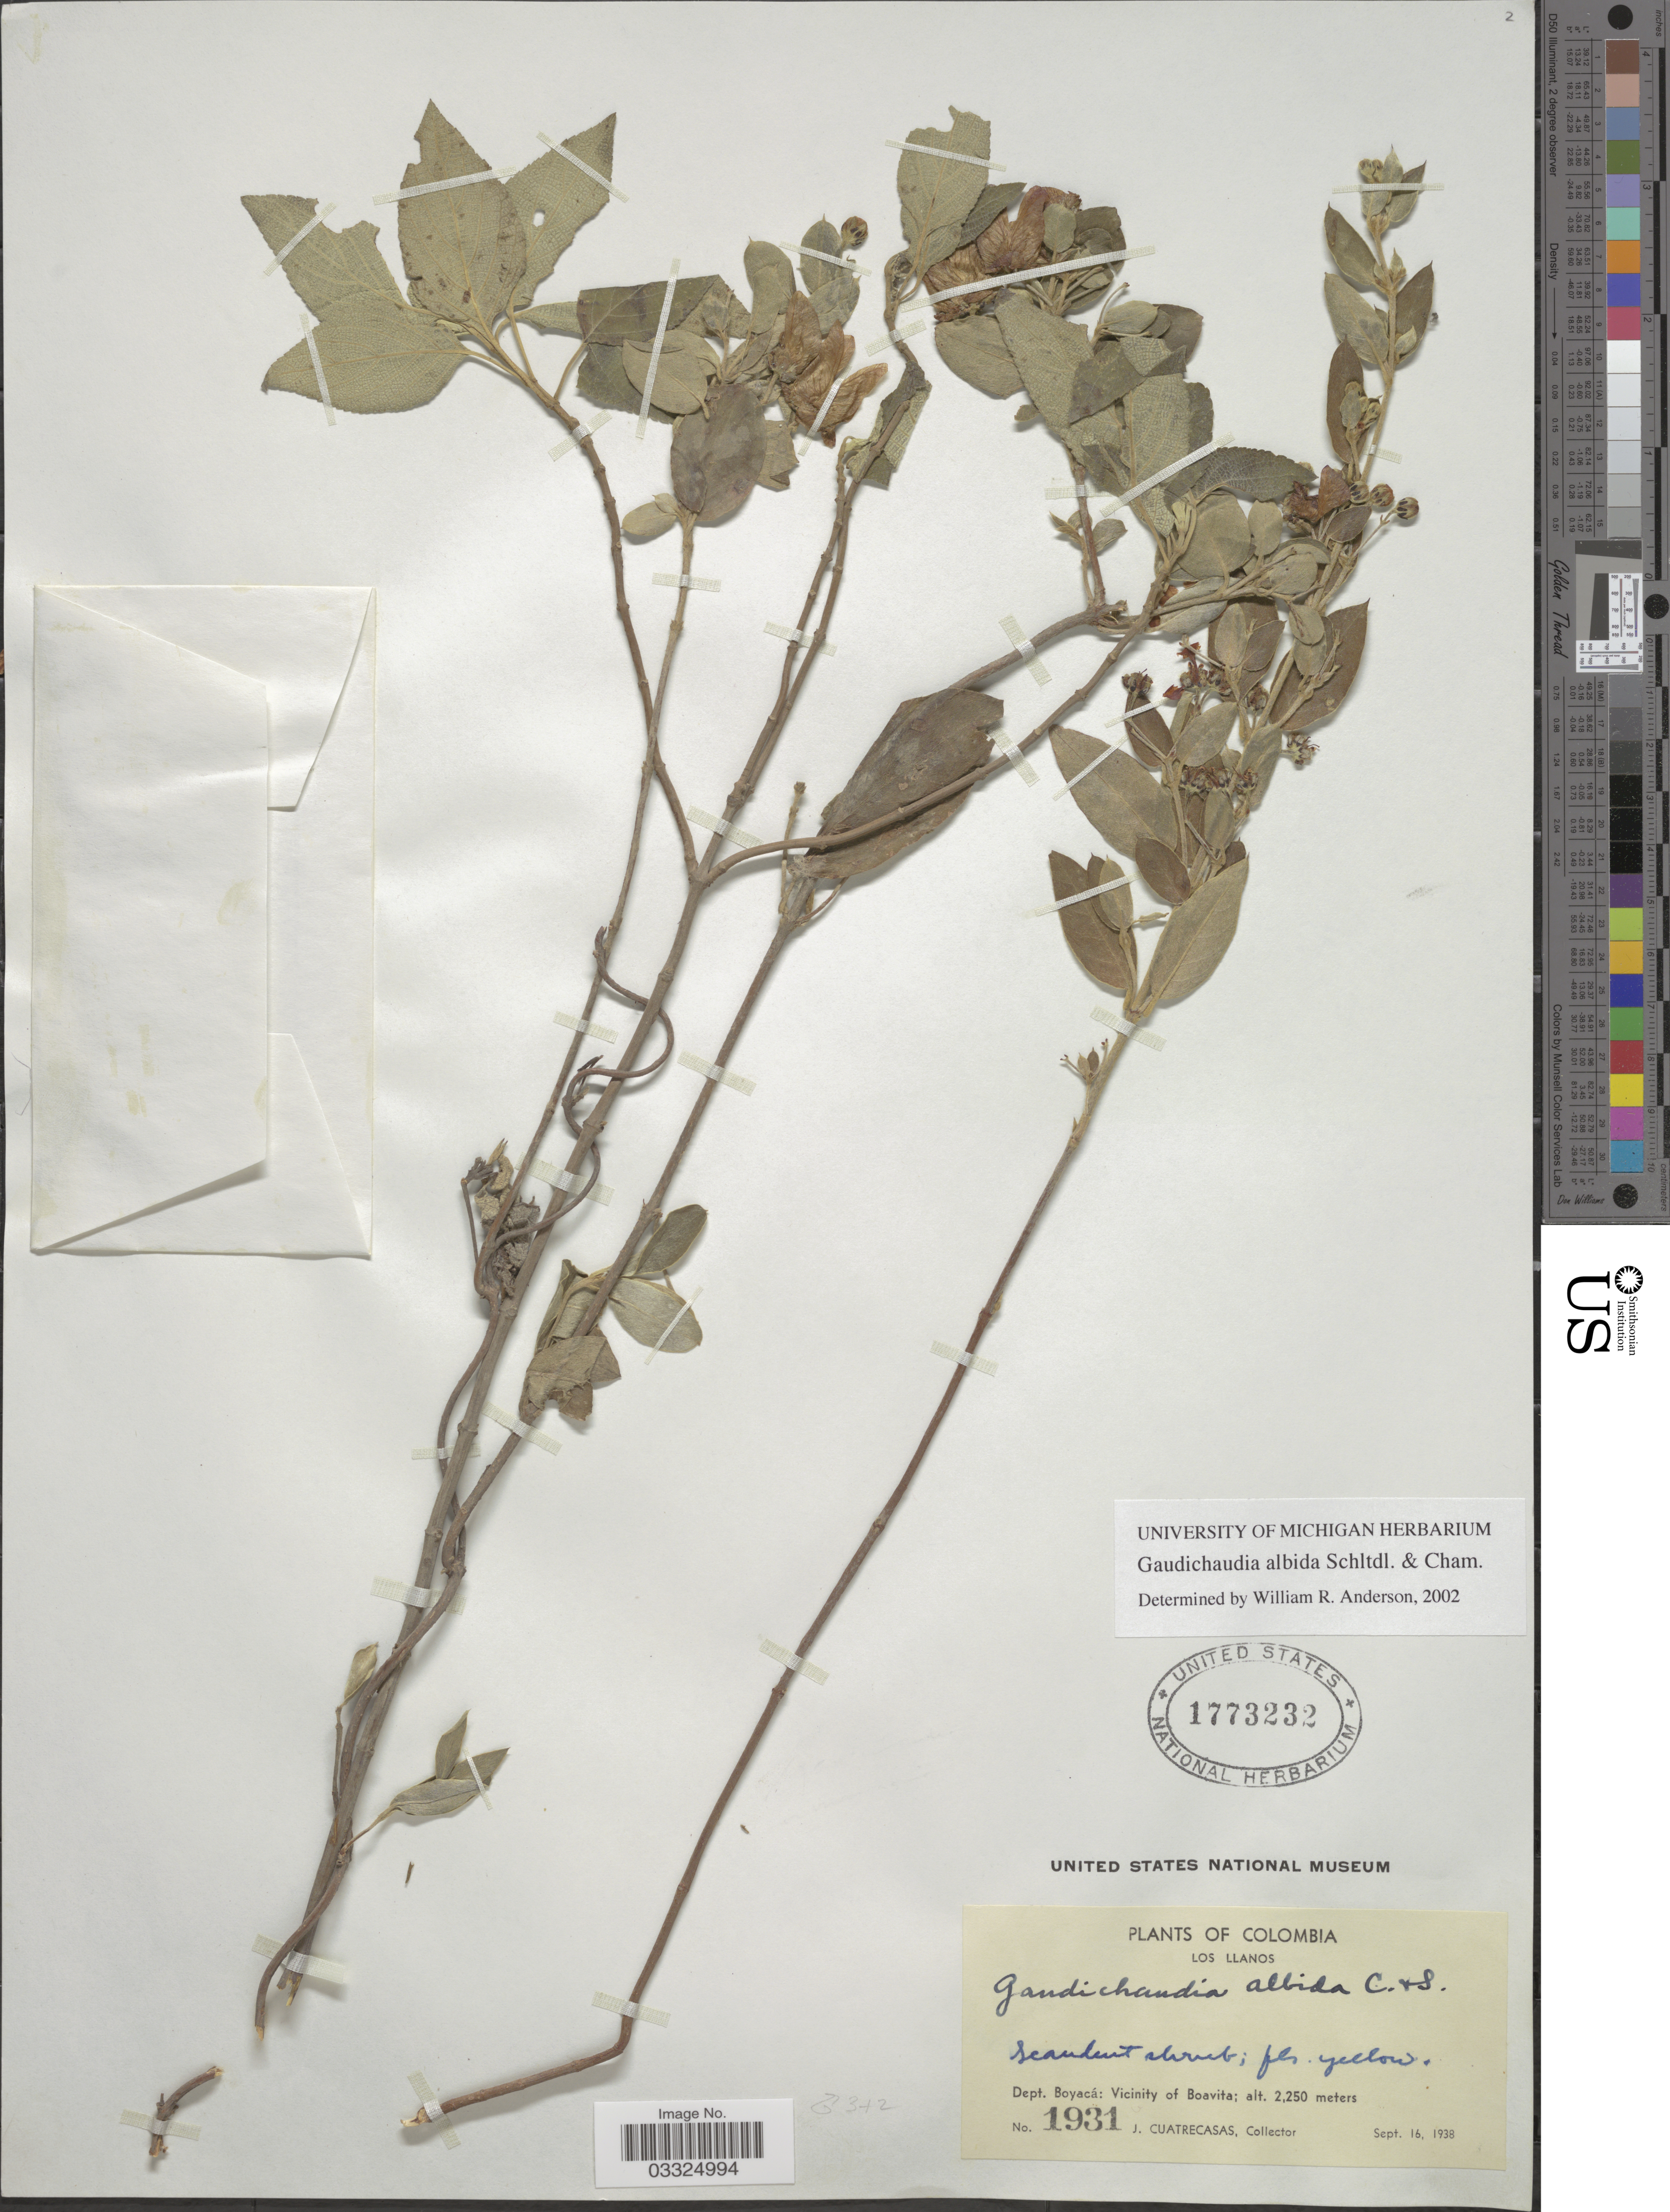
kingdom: Plantae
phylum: Tracheophyta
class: Magnoliopsida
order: Malpighiales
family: Malpighiaceae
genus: Gaudichaudia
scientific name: Gaudichaudia albida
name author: Schltdl. & Cham.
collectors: J. Cuatrecasas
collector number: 1931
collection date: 1938-09-16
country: Colombia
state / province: Boyacá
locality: Los Llanos. Dept. Boyacá: Vicinity of Boavita.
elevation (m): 2250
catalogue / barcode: US 1773232